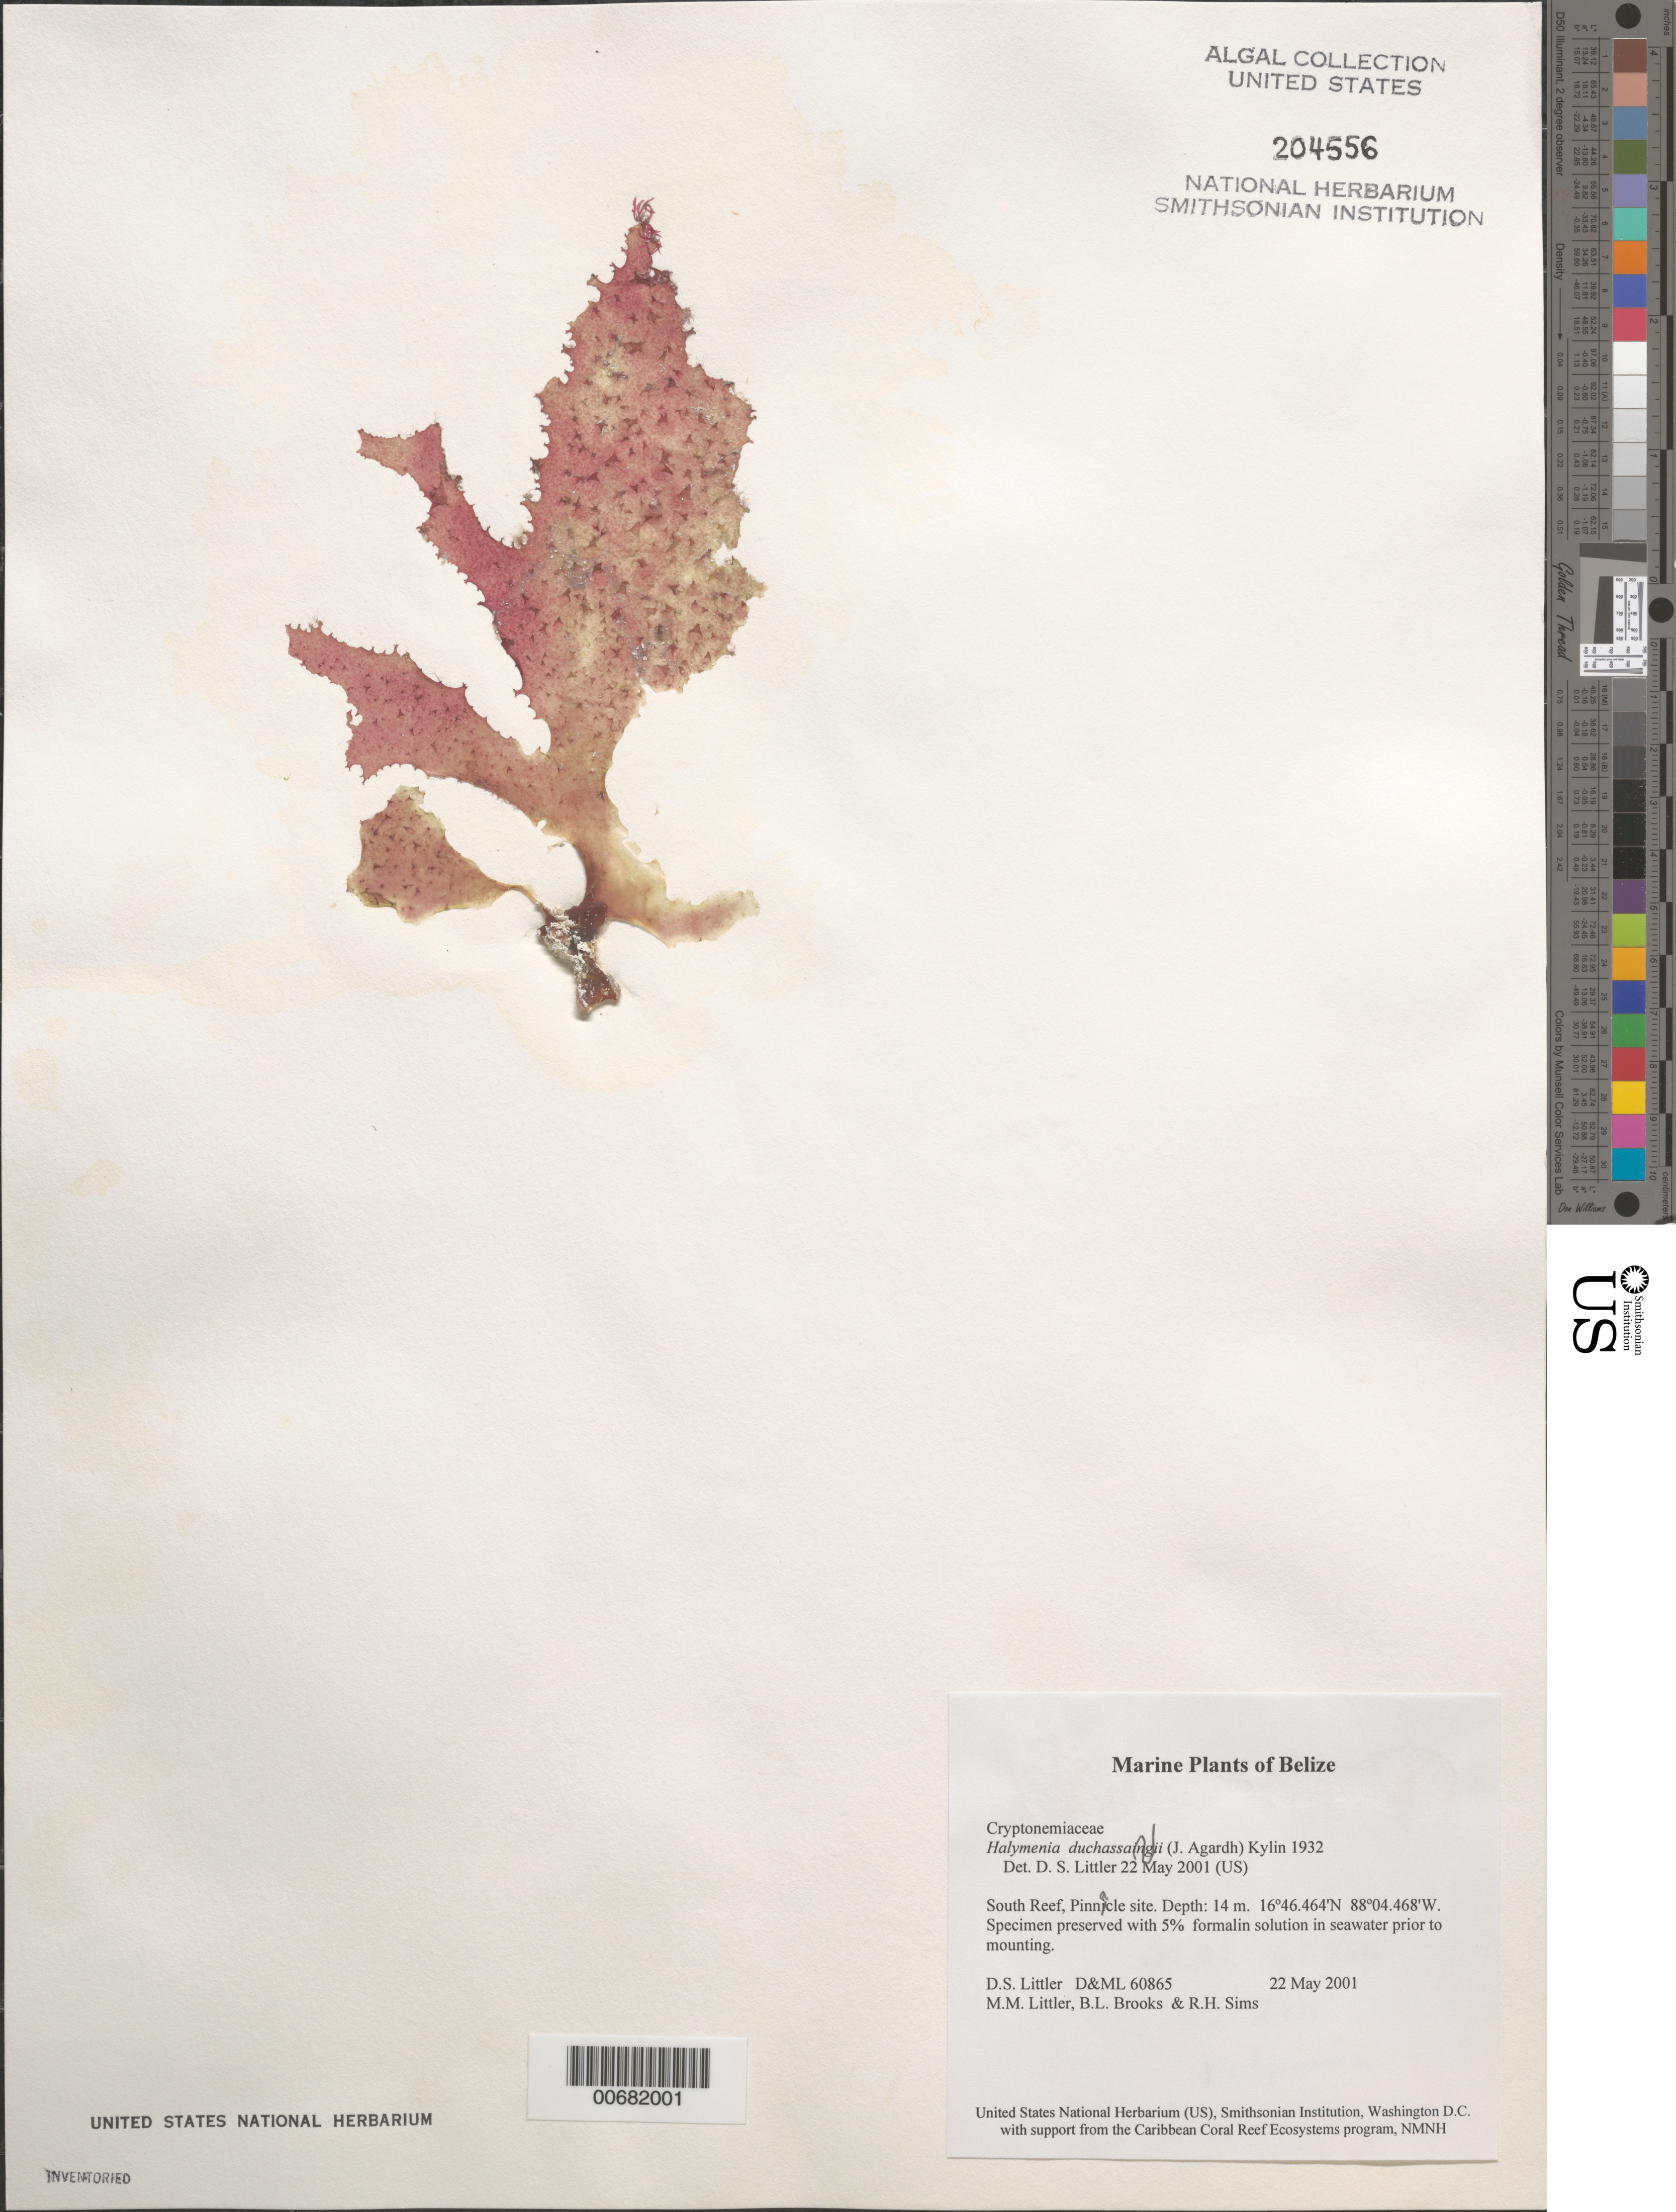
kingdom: Plantae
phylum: Rhodophyta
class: Florideophyceae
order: Halymeniales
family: Halymeniaceae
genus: Halymenia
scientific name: Halymenia duchassaignii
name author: (J. Agardh) Kylin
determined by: Littler, D. S.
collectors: D. S. Littler, M. M. Littler, B. Brooks & R. H. Sims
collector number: D&ML 60865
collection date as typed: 22 May 2001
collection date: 2001-05-22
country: Belize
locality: South Reef, Pinnacle site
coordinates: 16 46.464' N, 88 04.468' W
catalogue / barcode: US 204556